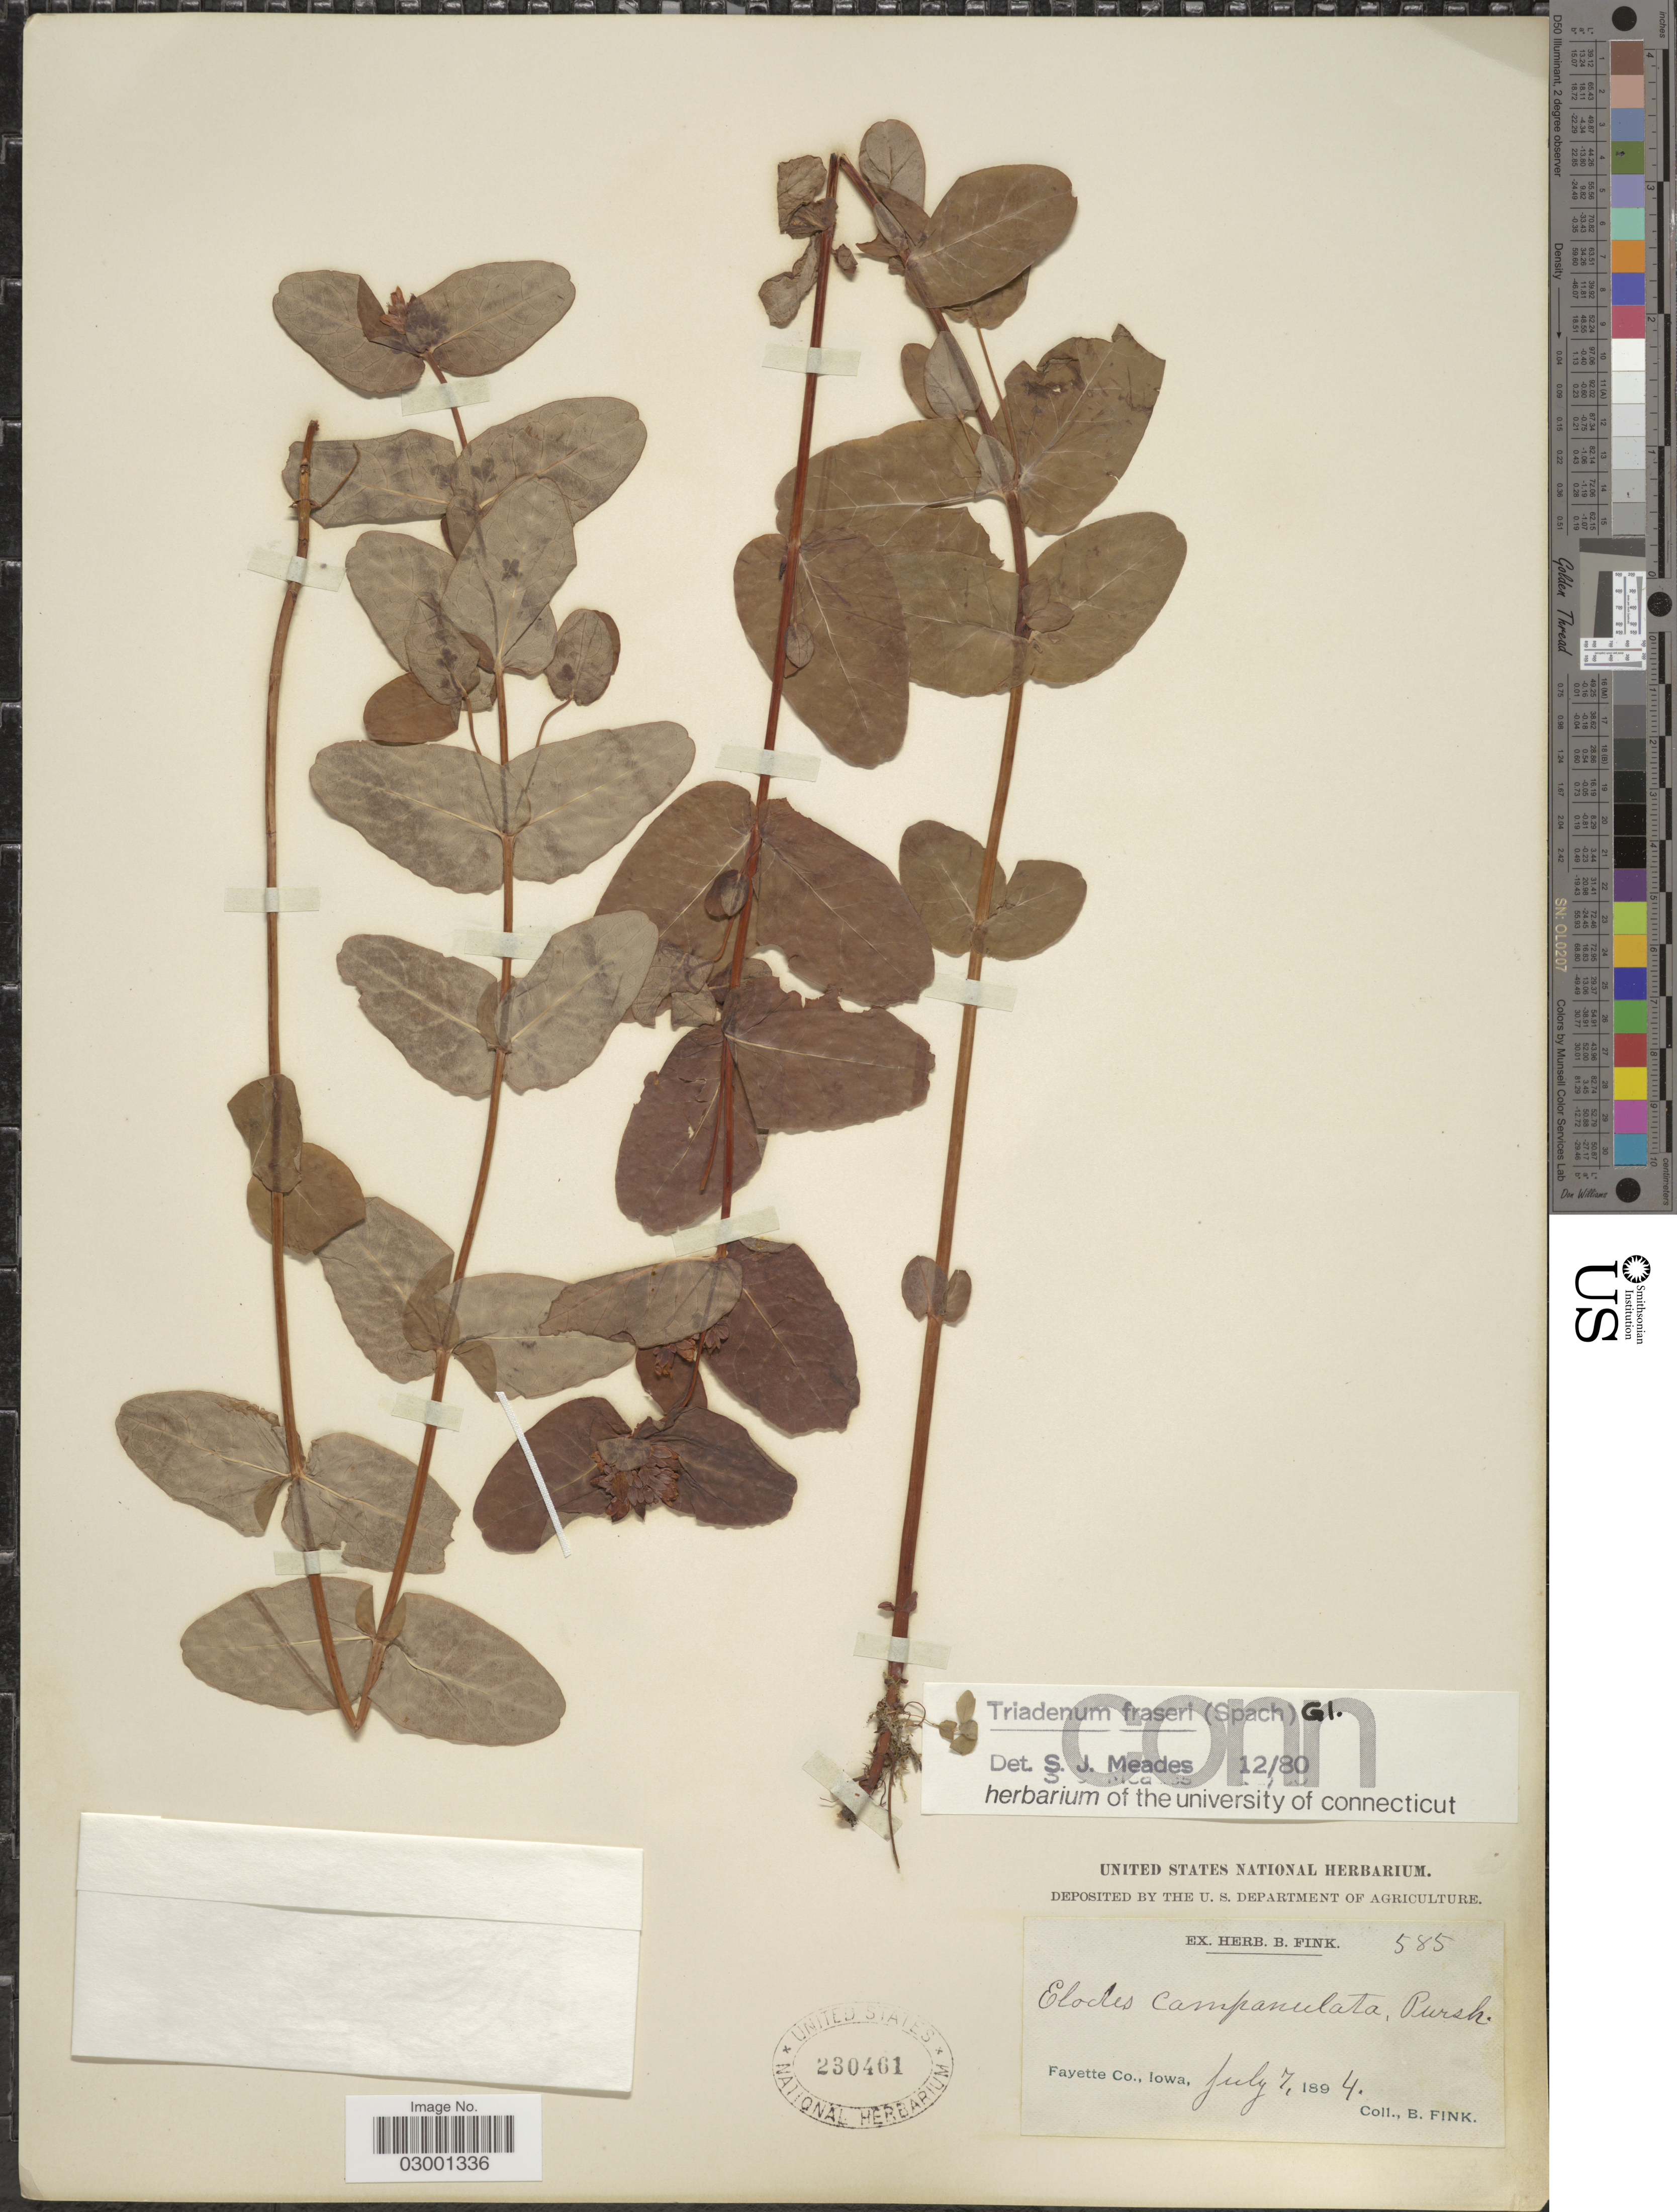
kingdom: Plantae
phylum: Tracheophyta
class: Magnoliopsida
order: Malpighiales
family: Hypericaceae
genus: Hypericum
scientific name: Hypericum fraseri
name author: Steud.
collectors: B. Fink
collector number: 585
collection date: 1894-07-07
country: United States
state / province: Iowa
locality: Fayette Co.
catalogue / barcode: US 230461